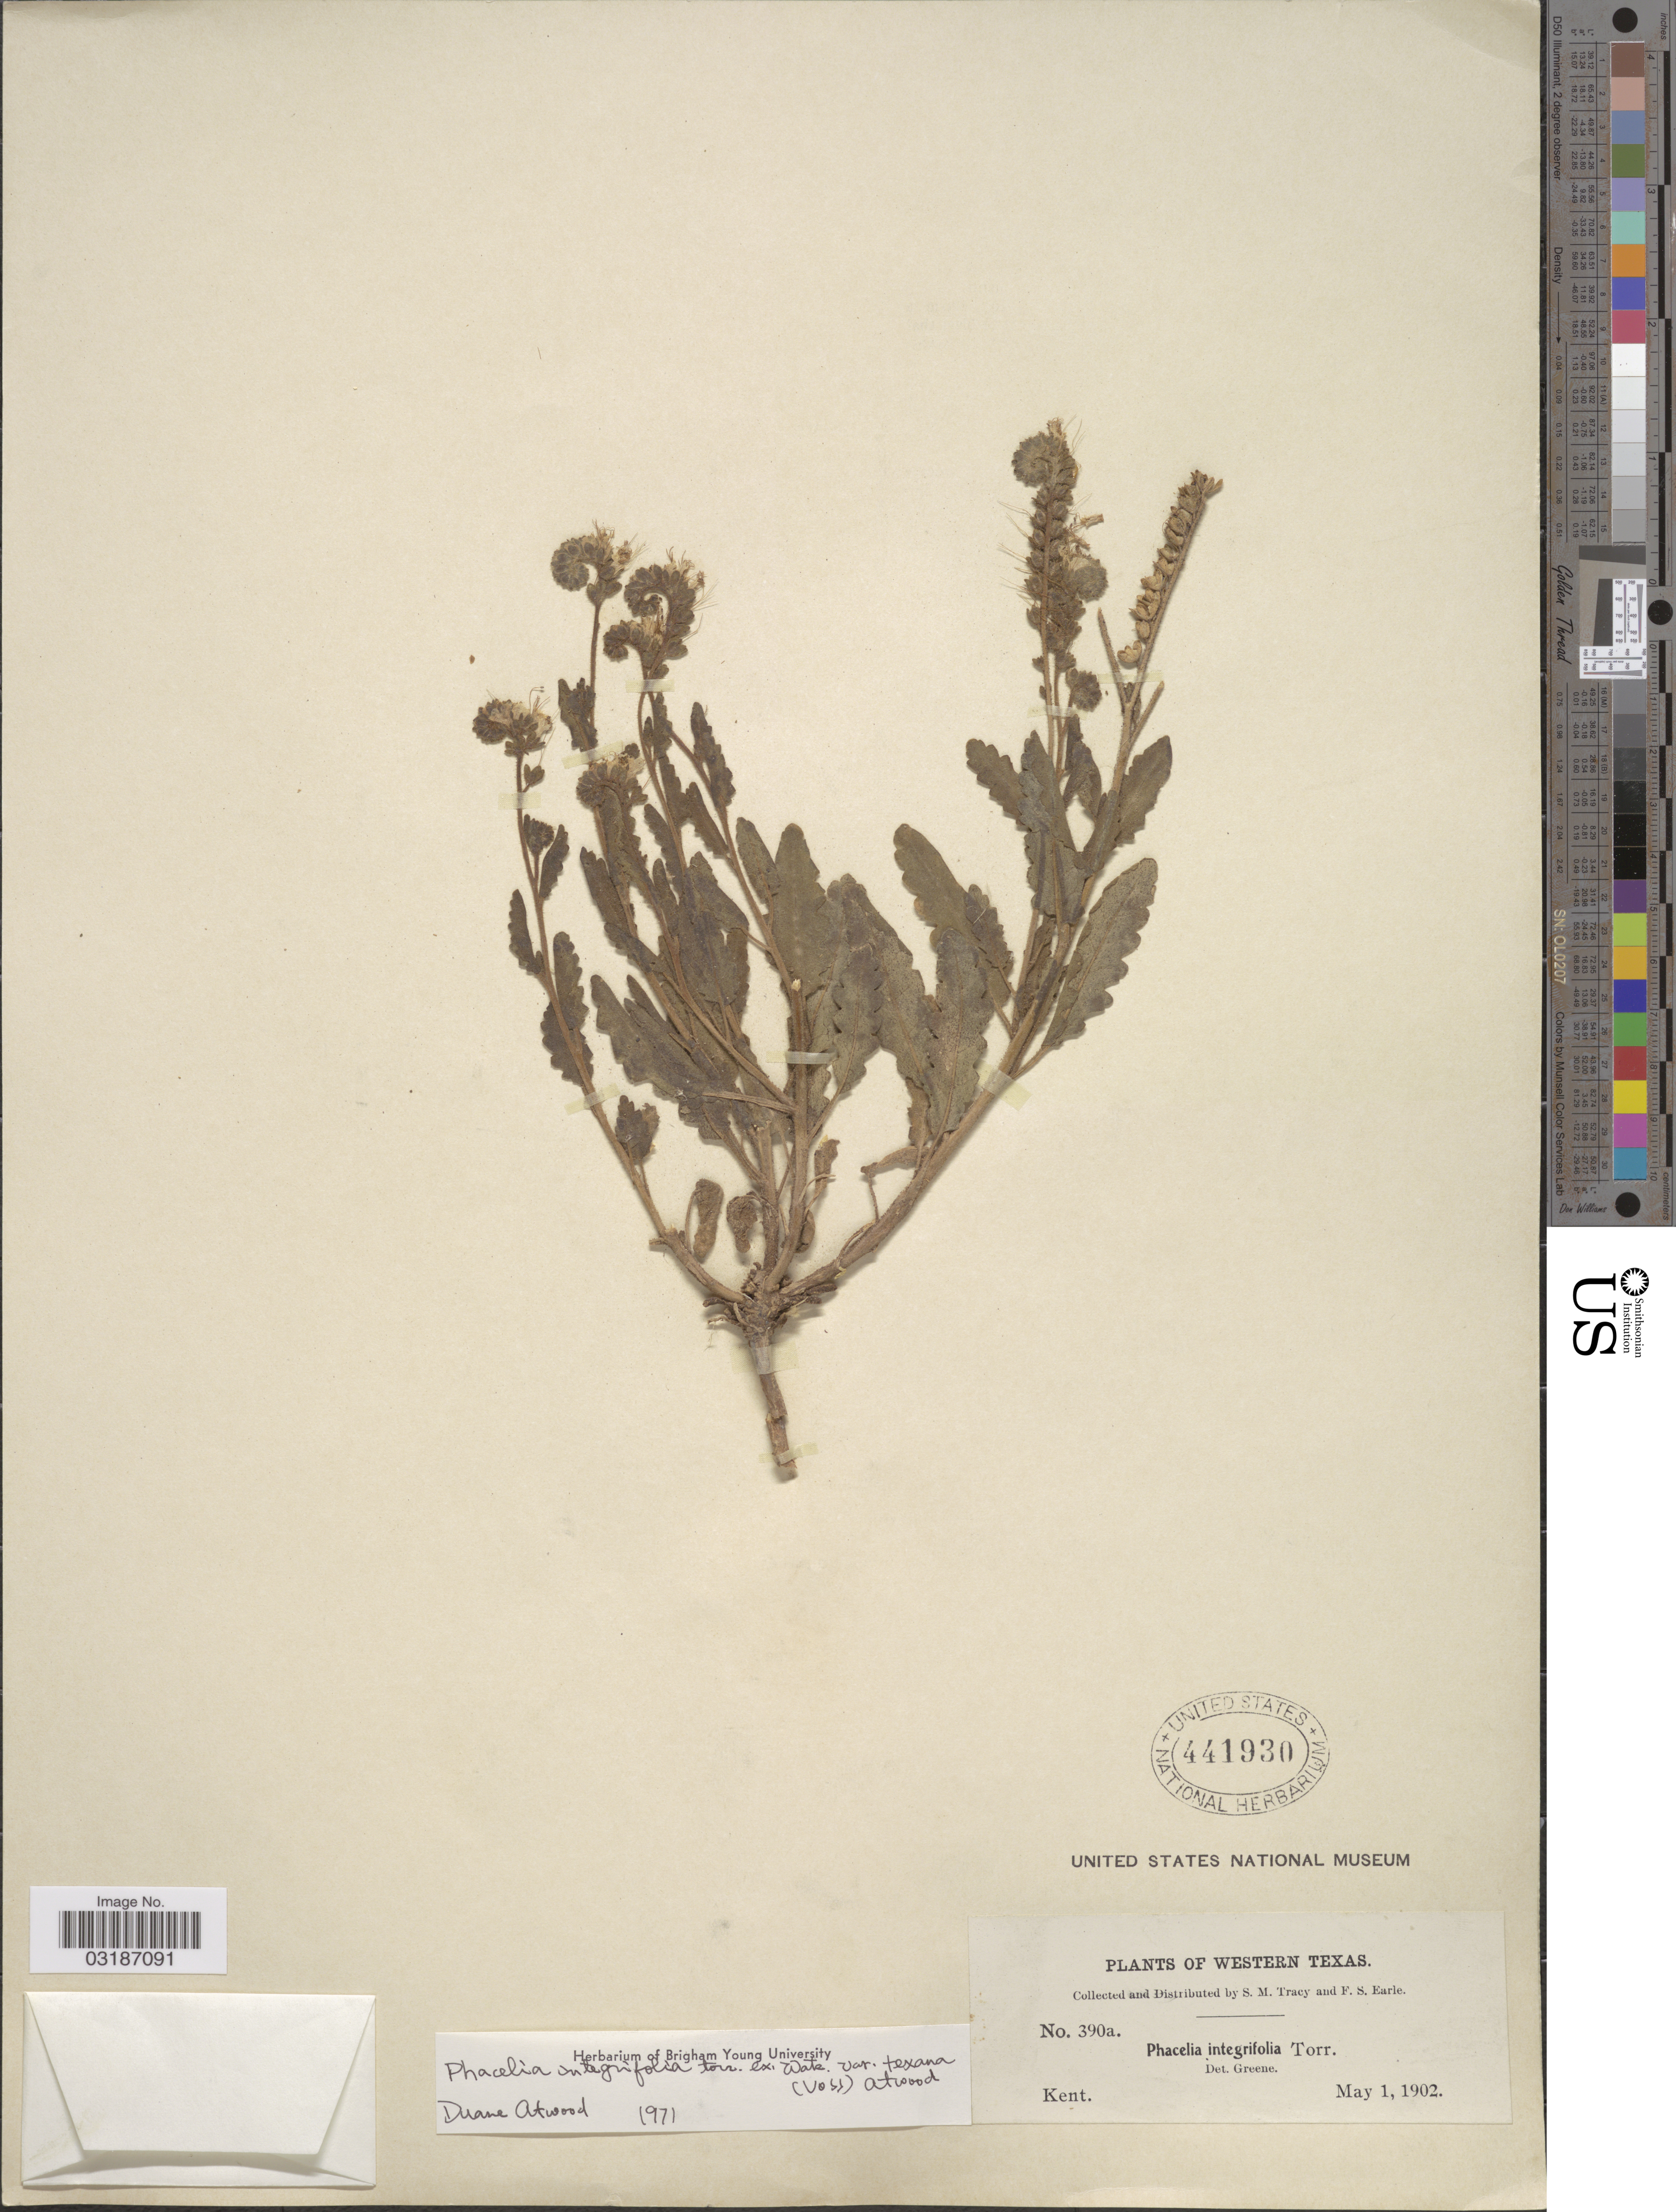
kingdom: Plantae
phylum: Tracheophyta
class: Magnoliopsida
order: Boraginales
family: Hydrophyllaceae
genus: Phacelia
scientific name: Phacelia integrifolia var. texana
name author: (J.W. Voss) N.D. Atwood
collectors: S. M. Tracy & F. S. Earle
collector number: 390a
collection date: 1902-05-01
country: United States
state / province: Texas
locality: Western Texas. Kent.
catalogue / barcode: US 441930